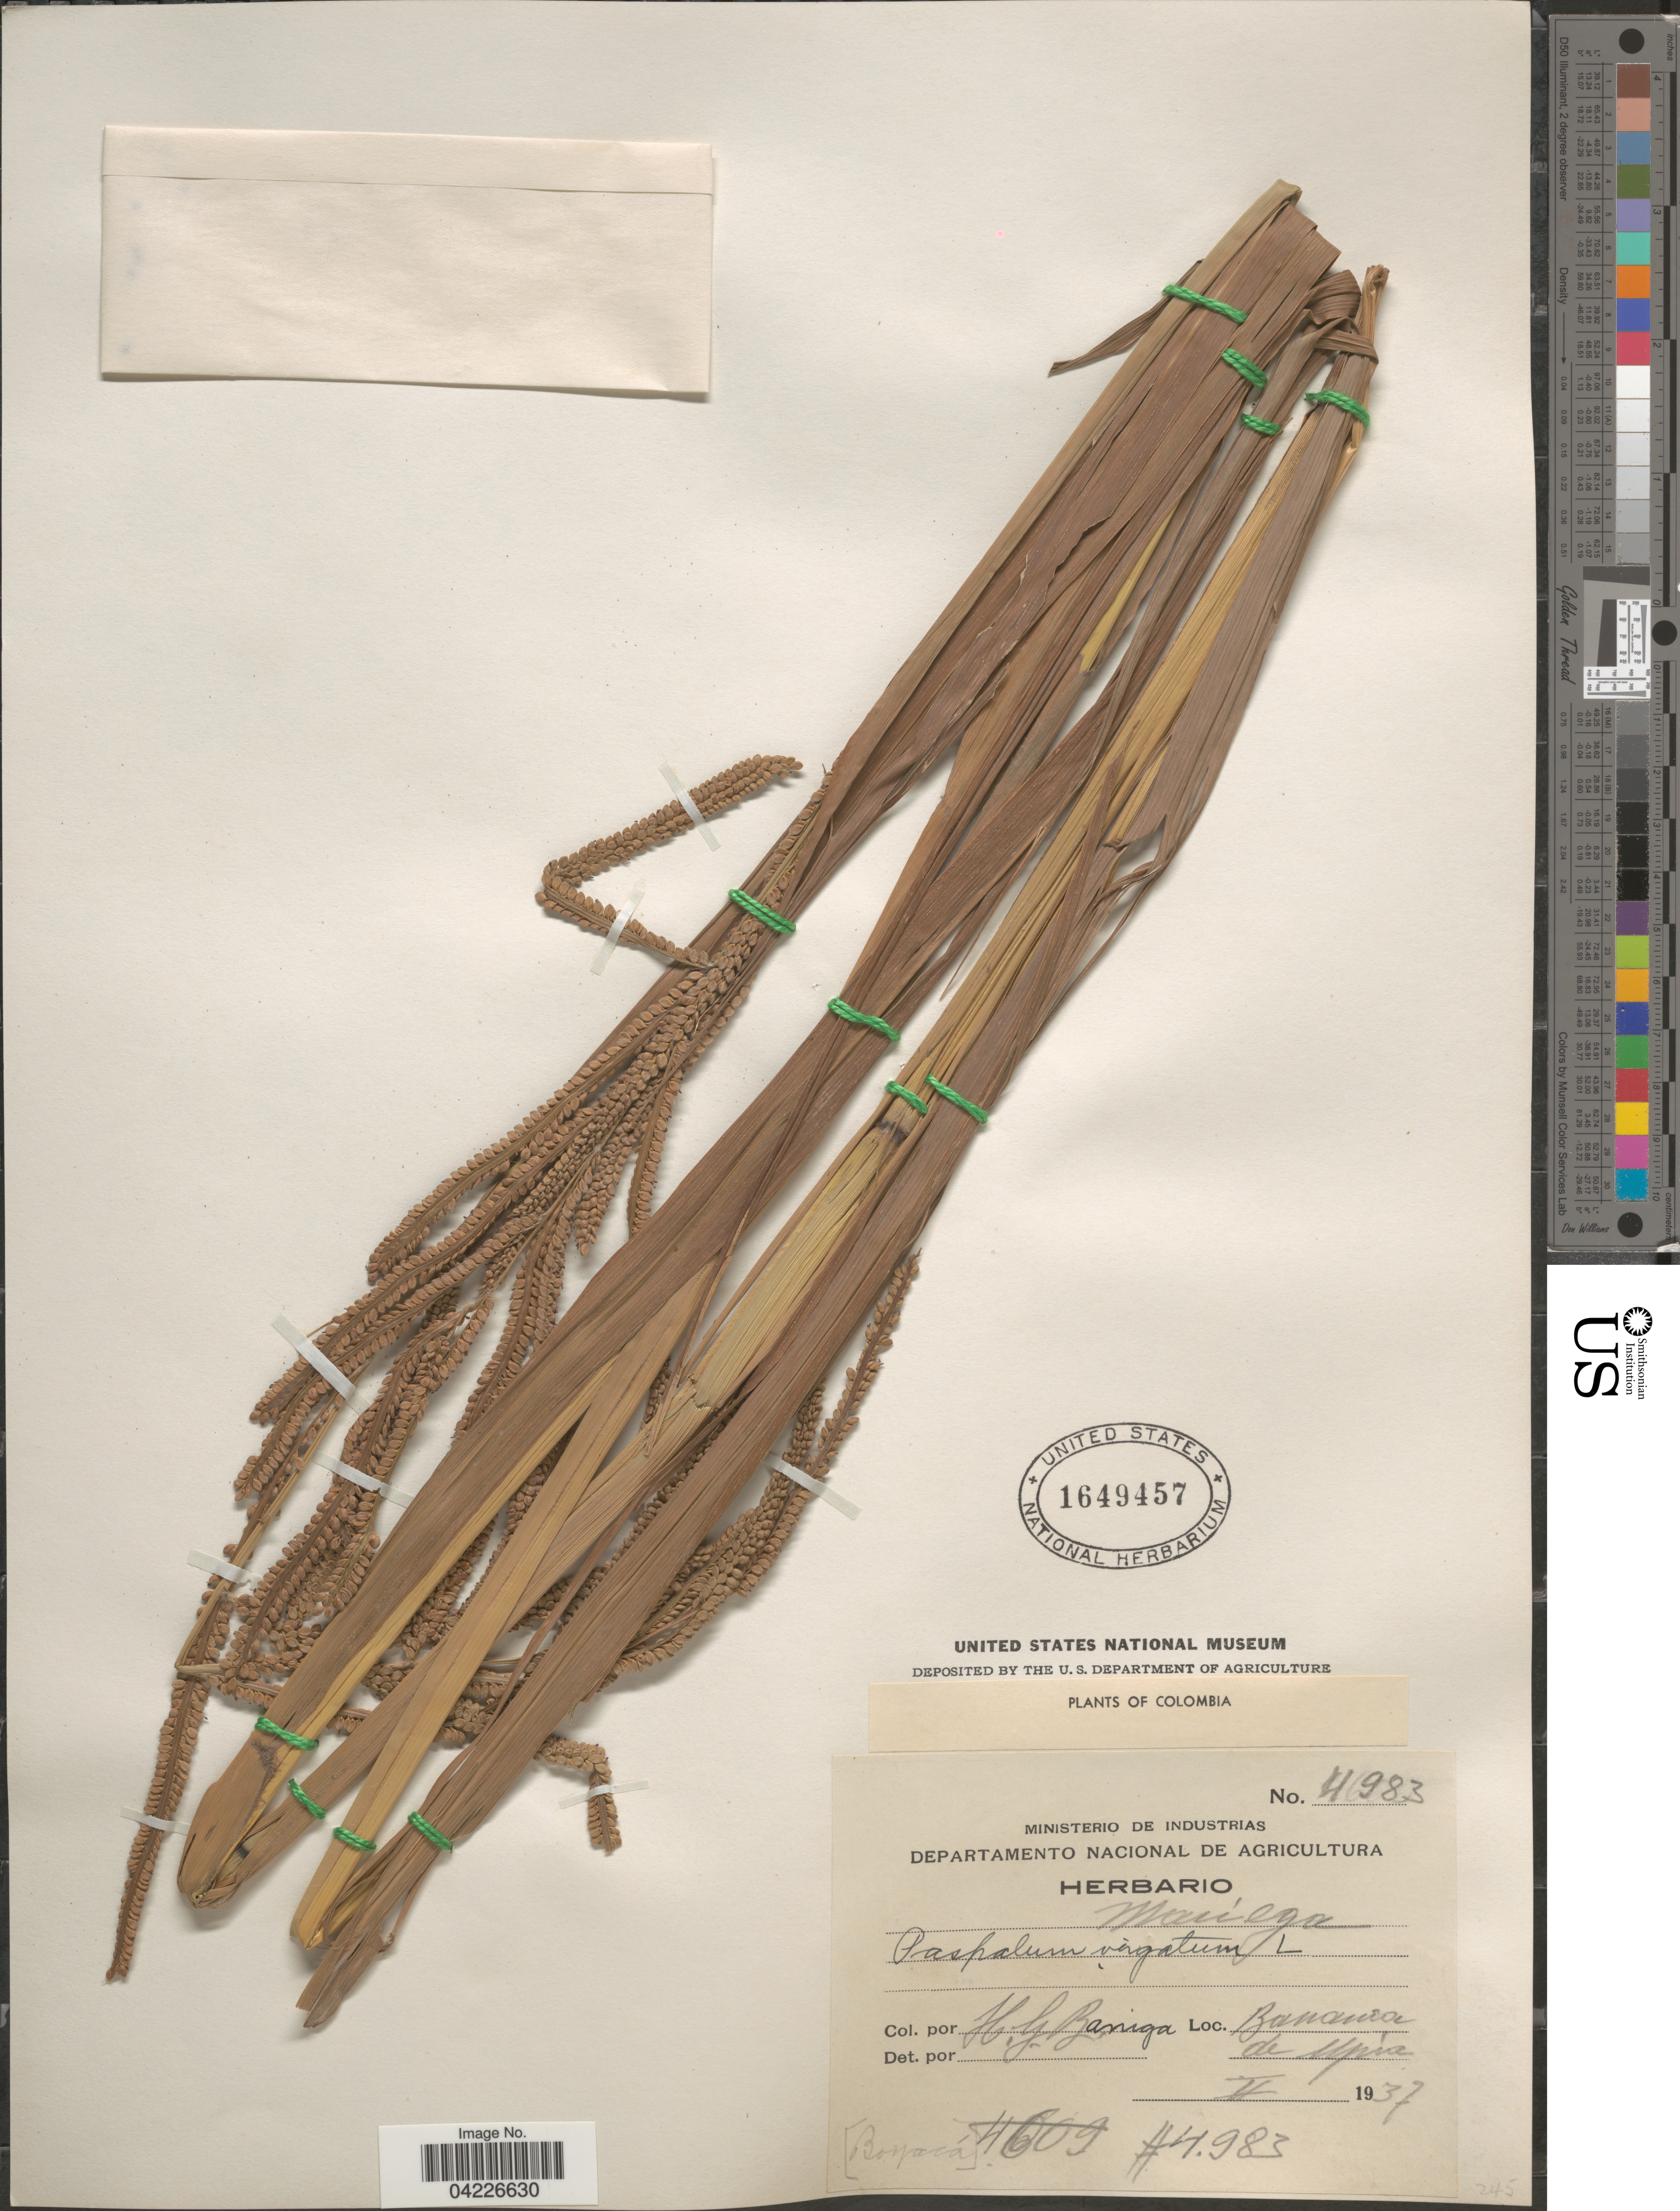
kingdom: Plantae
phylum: Tracheophyta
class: Liliopsida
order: Poales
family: Poaceae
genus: Paspalum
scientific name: Paspalum virgatum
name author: L.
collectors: H. Banign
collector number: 4983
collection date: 1937-02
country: Colombia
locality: Banana de Upía. Boyacá.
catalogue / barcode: US 1649457